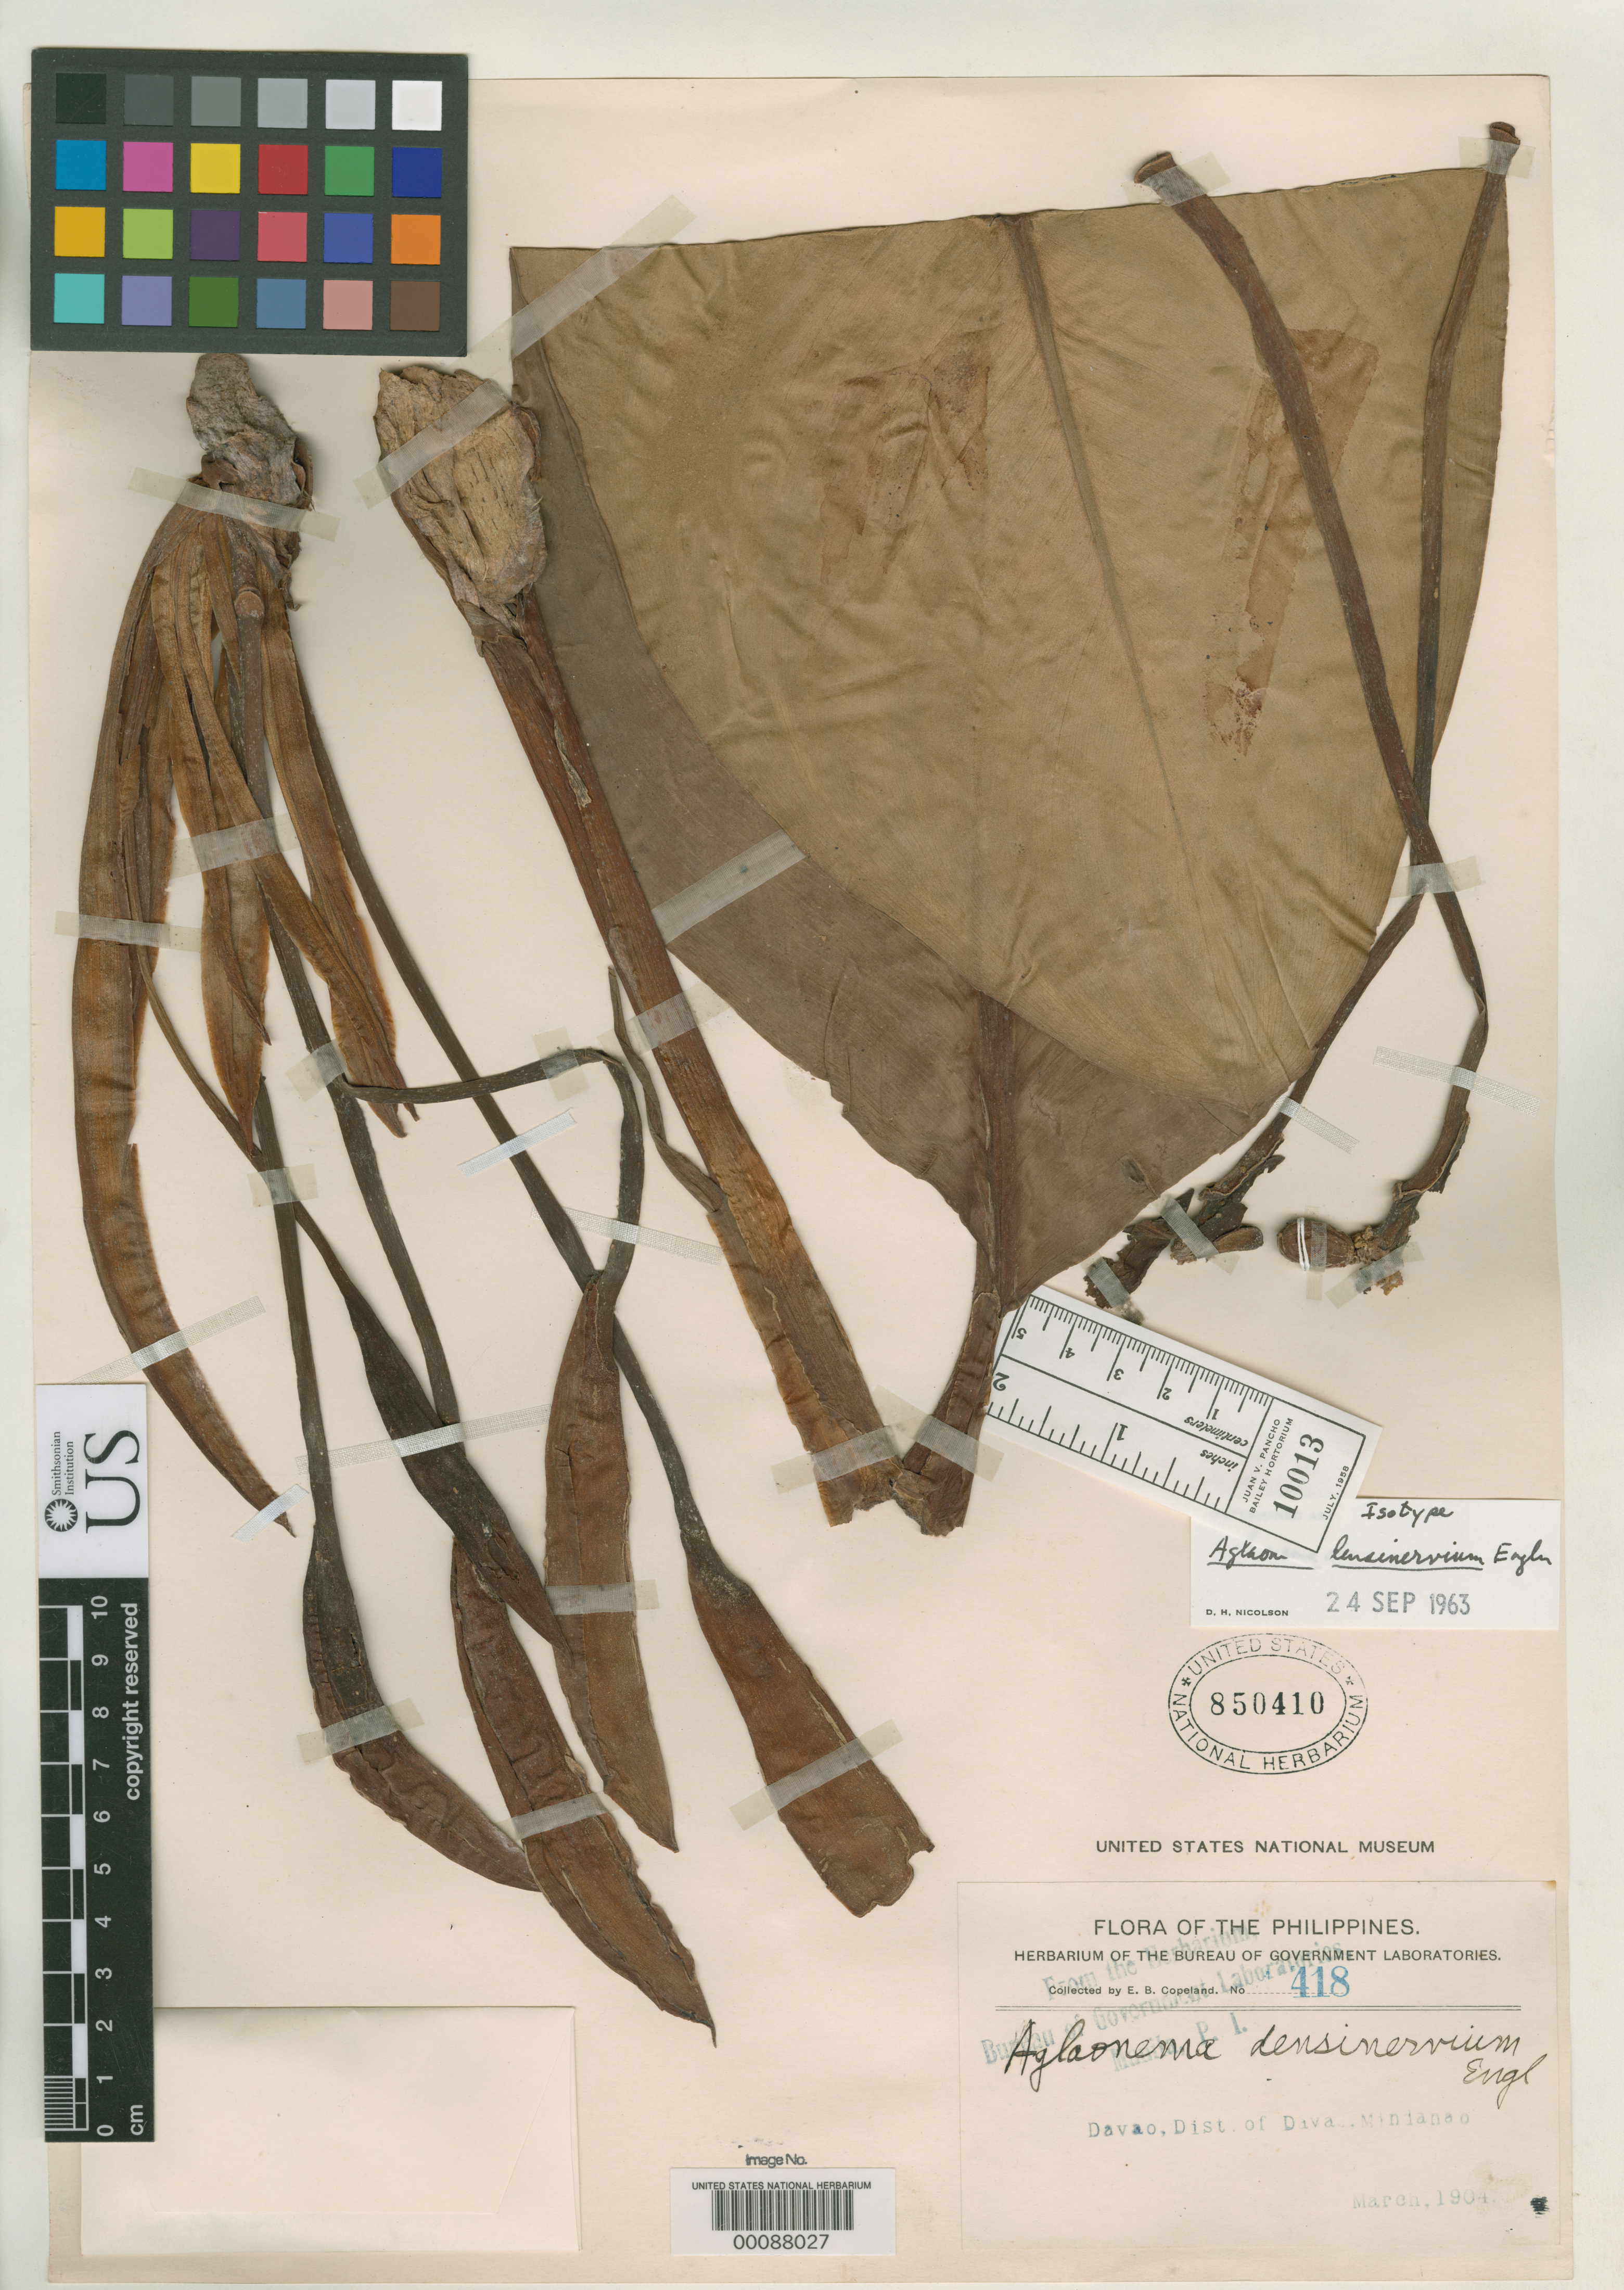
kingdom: Plantae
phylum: Tracheophyta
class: Liliopsida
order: Alismatales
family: Araceae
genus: Aglaonema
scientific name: Aglaonema densinervium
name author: Engl.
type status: Isotype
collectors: E. B. Copeland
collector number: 418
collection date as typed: Mar 1904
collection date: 1904-03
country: Philippines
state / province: Davao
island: Mindanao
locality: Meer.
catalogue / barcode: US 850410